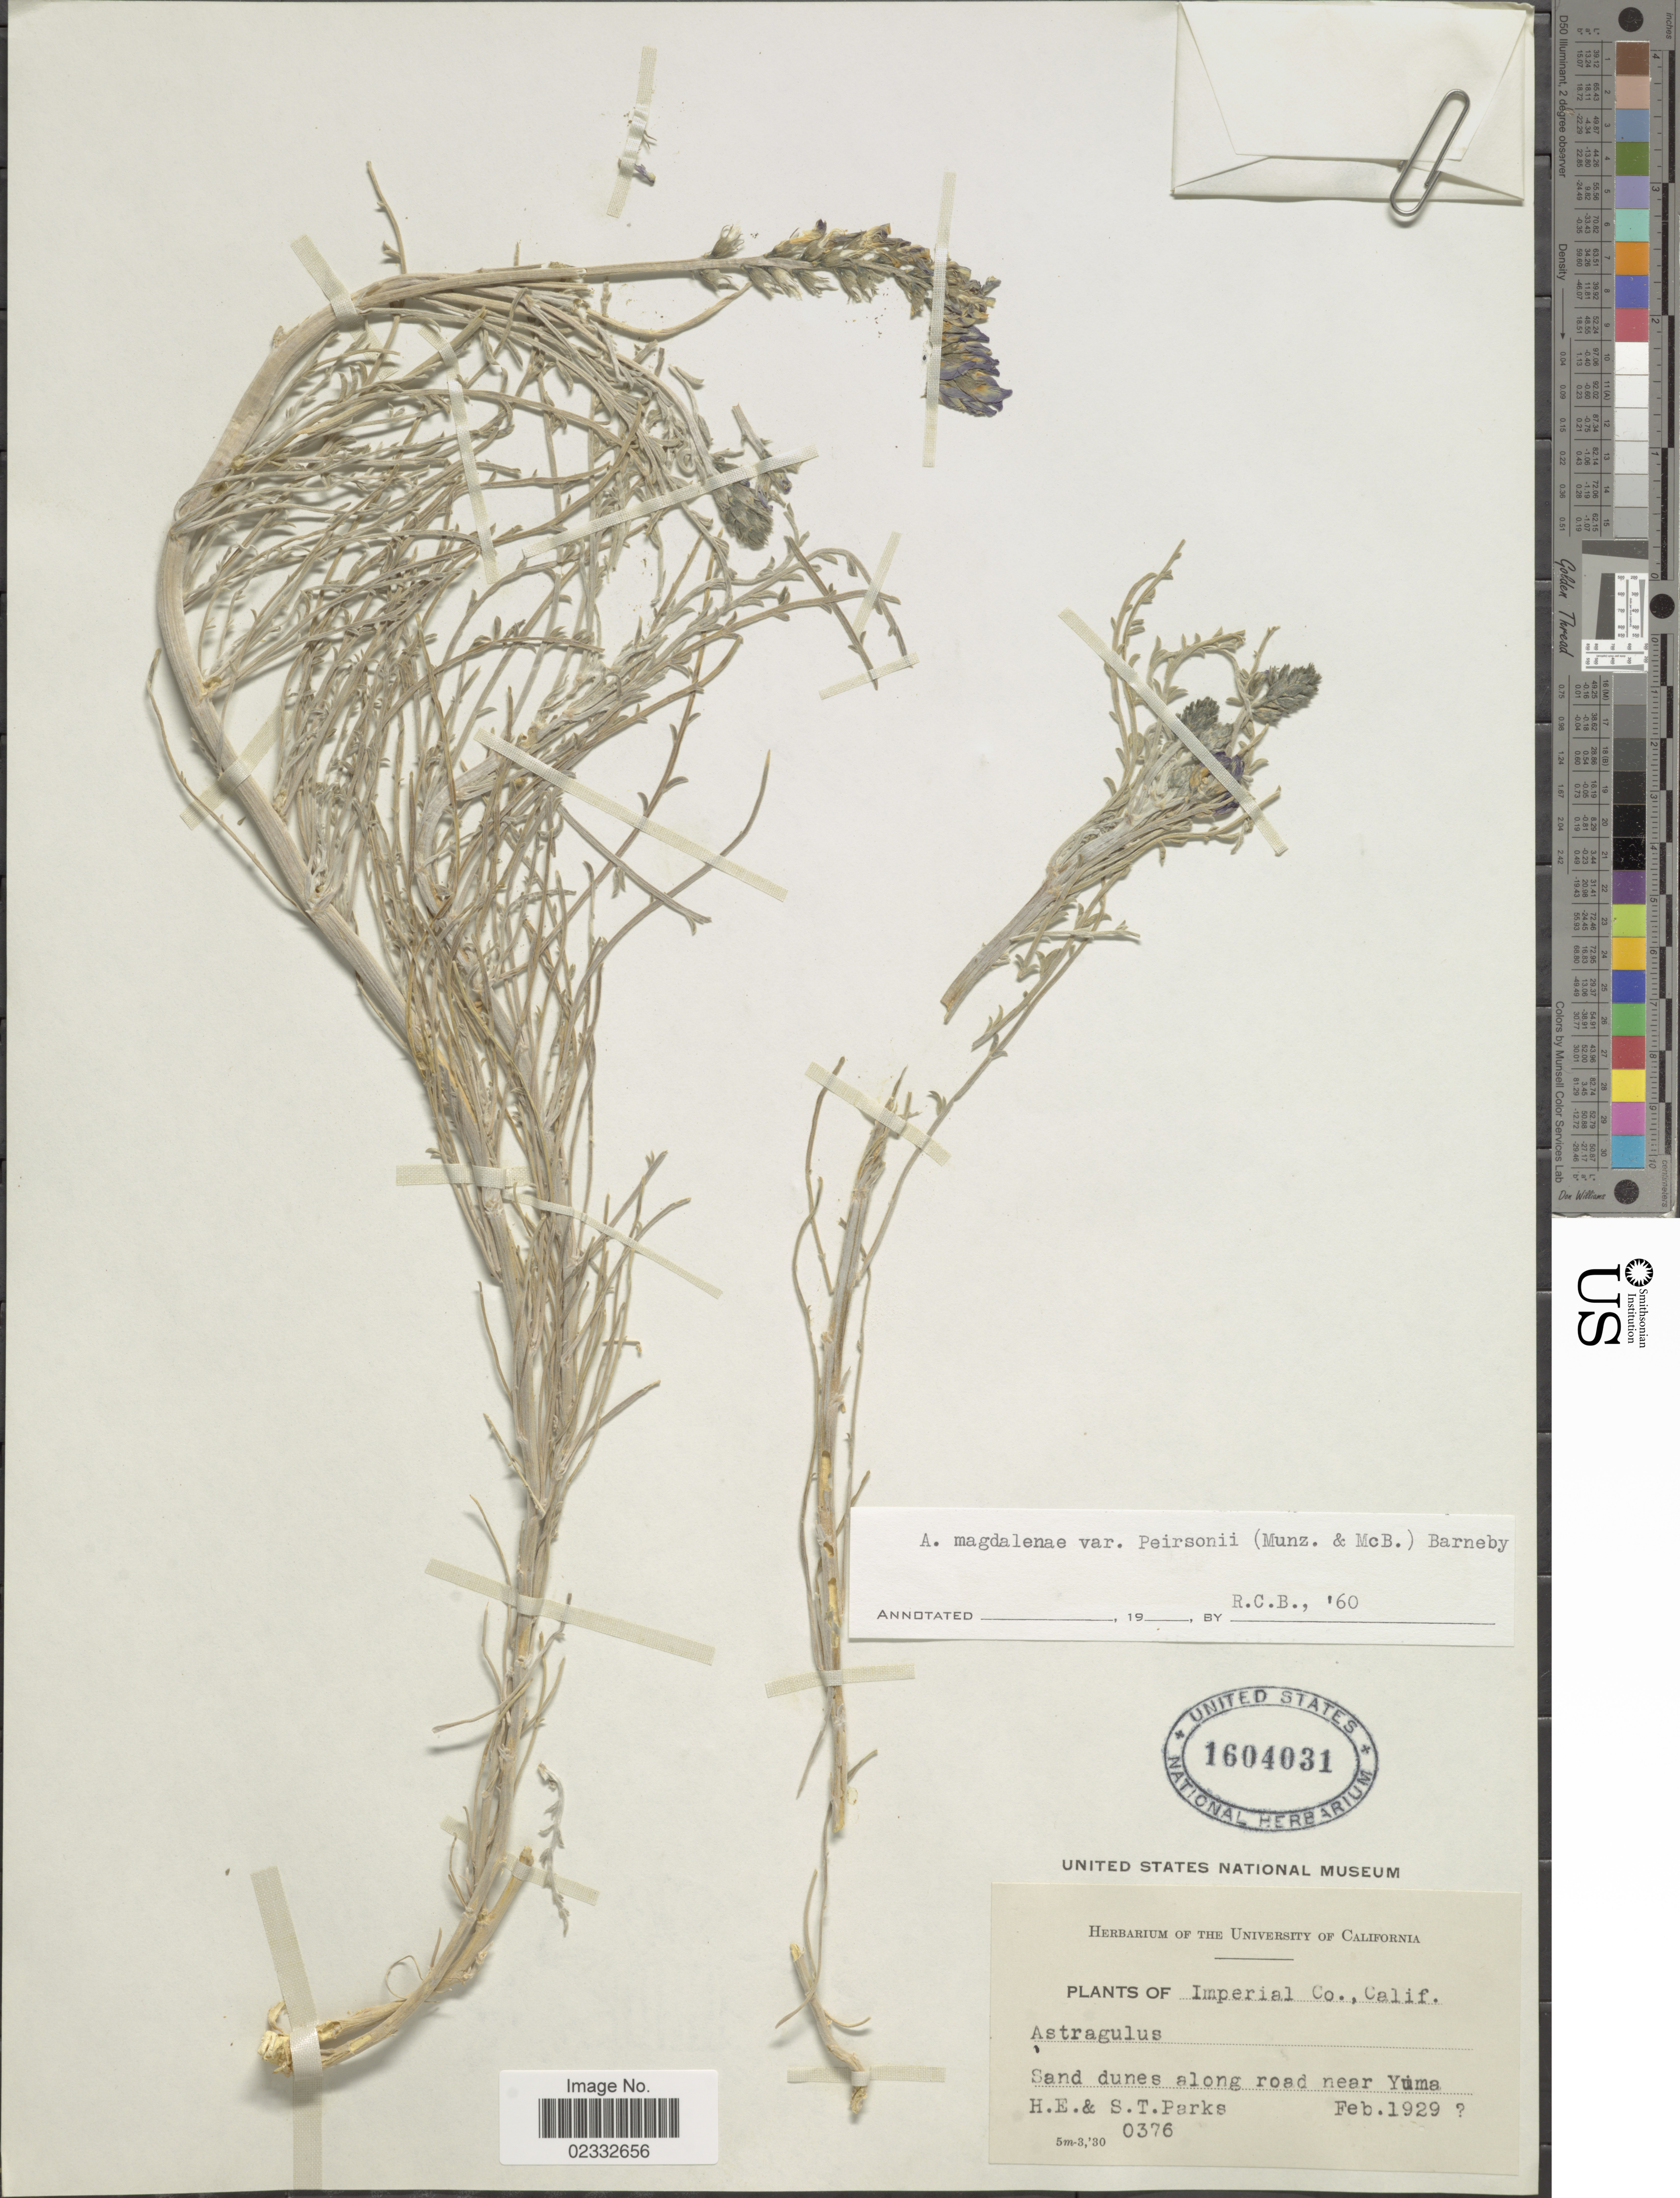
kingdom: Plantae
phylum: Tracheophyta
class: Magnoliopsida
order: Fabales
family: Fabaceae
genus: Astragalus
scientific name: Astragalus magdalenae var. peirsonii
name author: (Munz & McBurney) Barneby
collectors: H. E. Parks & S. Parks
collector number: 0376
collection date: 1929-02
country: United States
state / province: California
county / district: Imperial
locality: Imperial Co., road near Yuma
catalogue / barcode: US 1604031